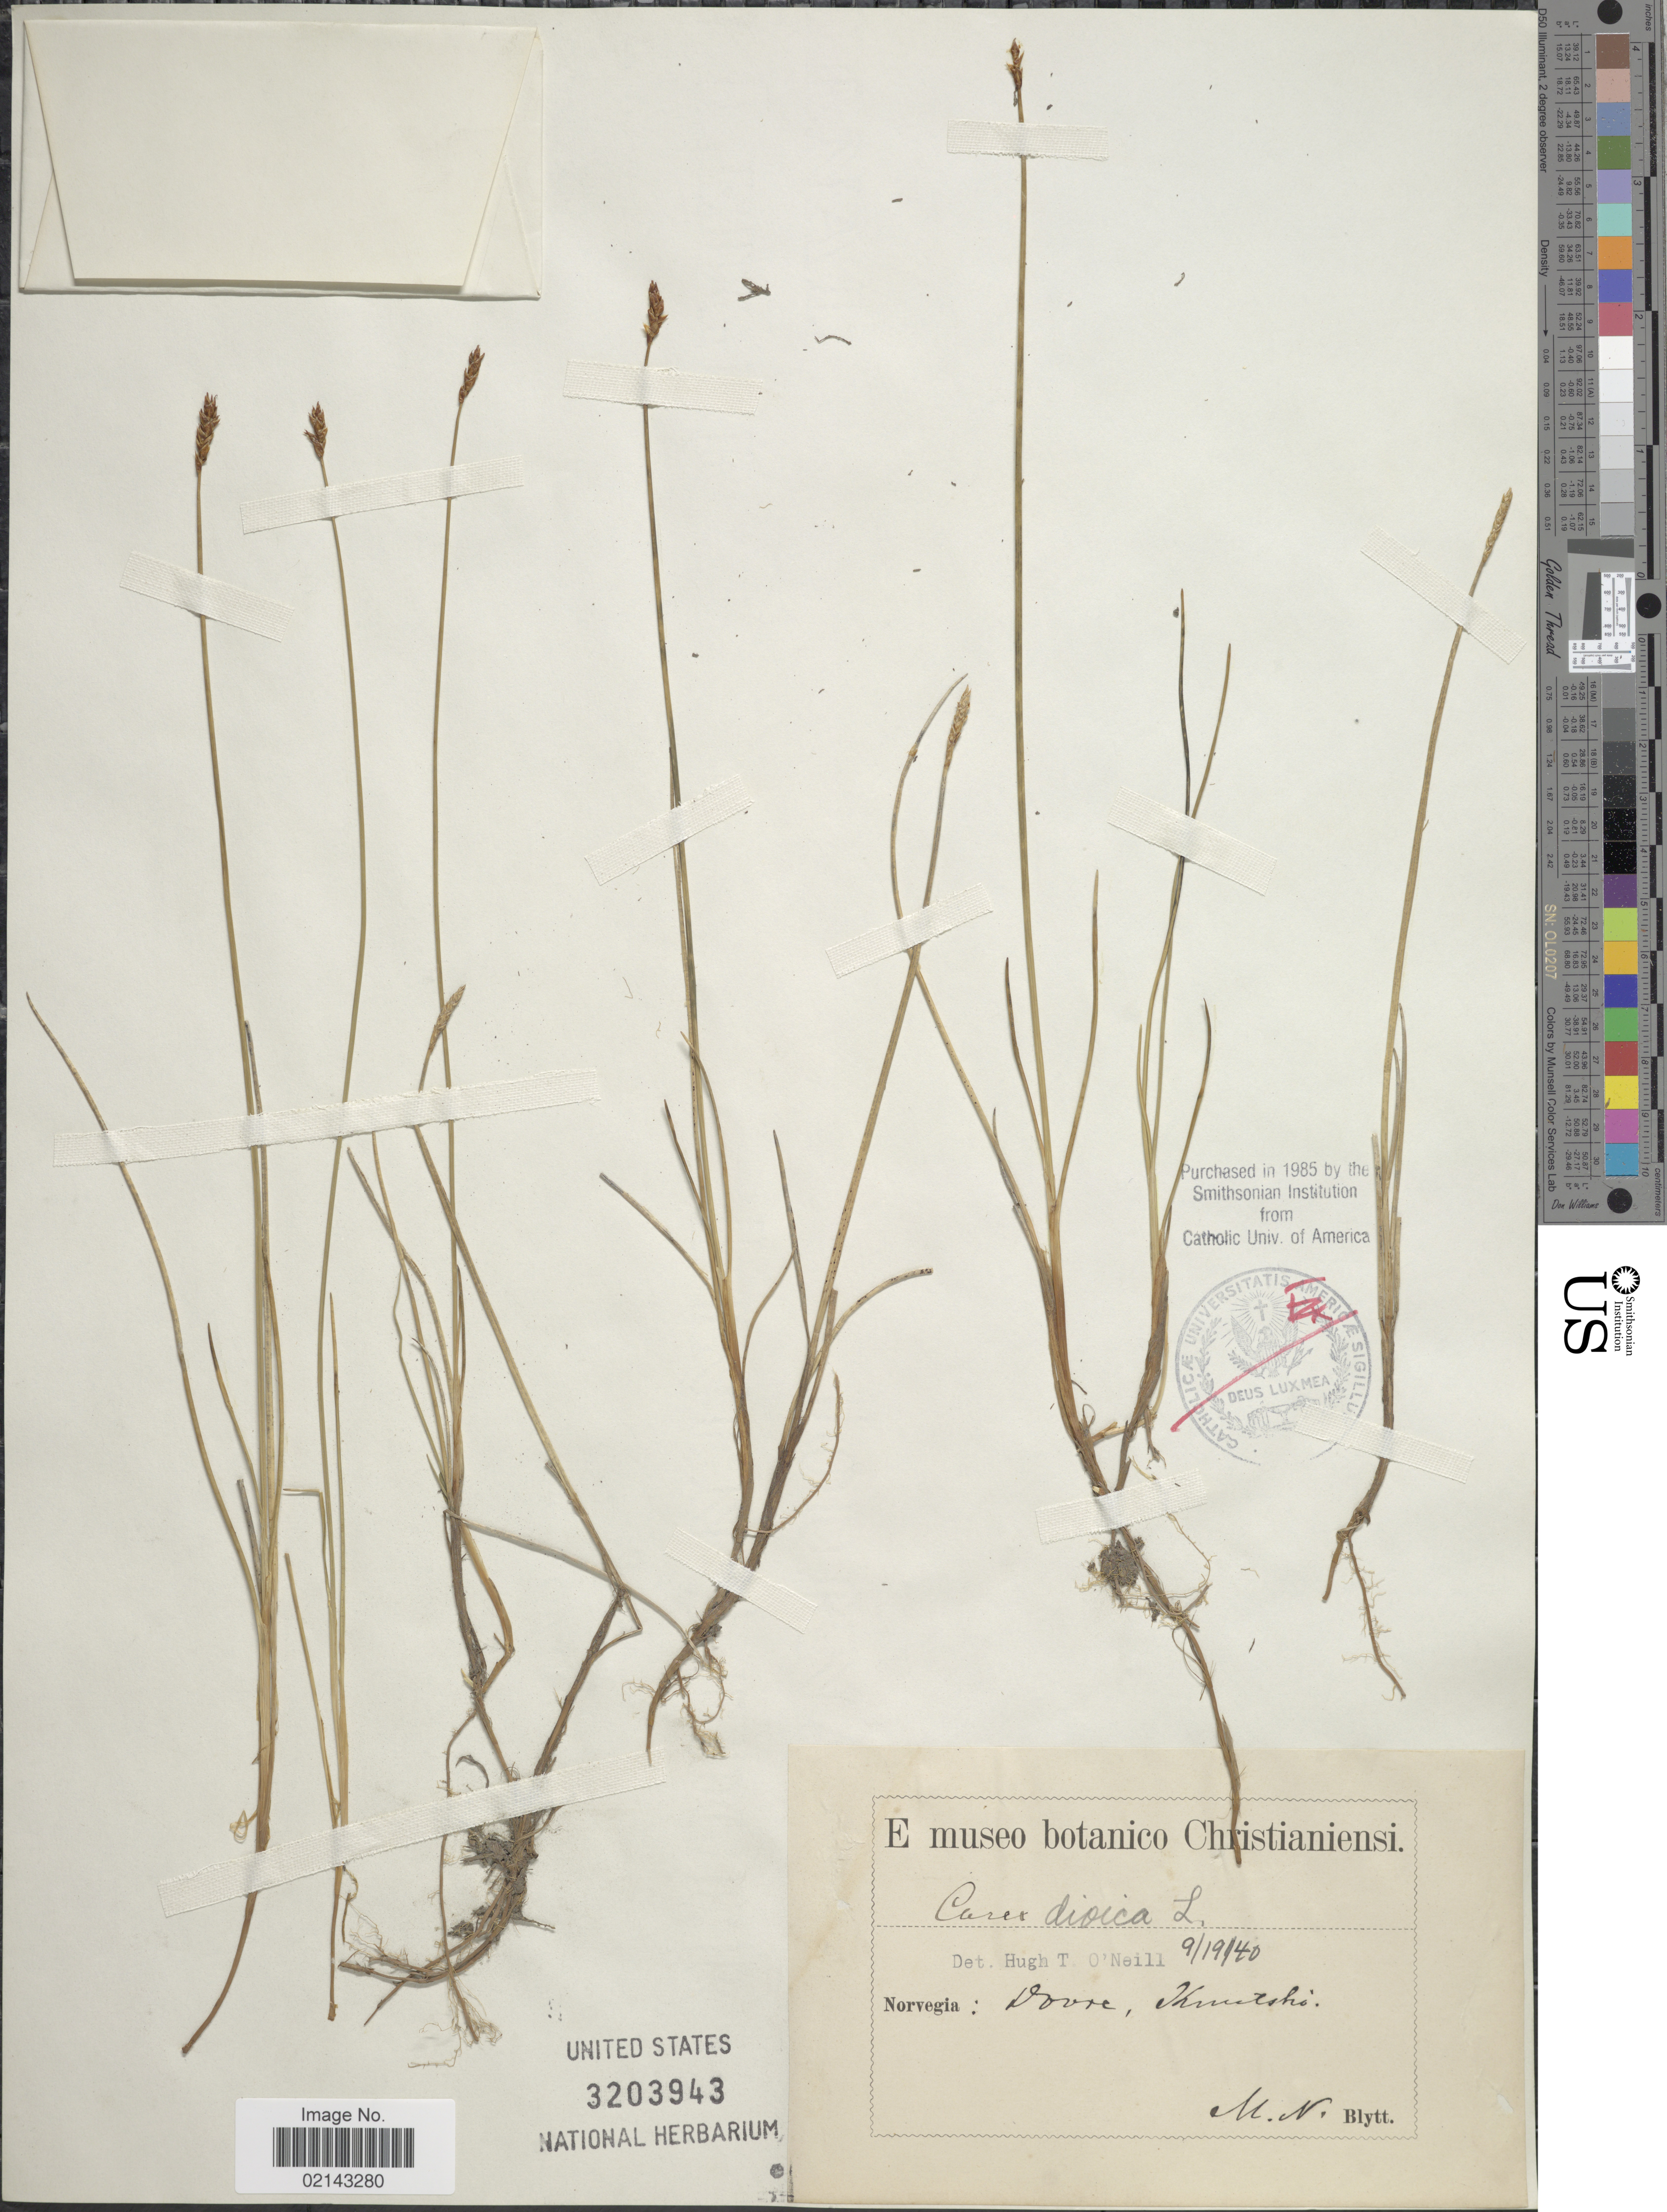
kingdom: Plantae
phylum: Tracheophyta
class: Liliopsida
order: Poales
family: Cyperaceae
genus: Carex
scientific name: Carex dioica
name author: L.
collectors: M. N. Blytt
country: Norway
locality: Dovre, Knutsho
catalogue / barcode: US 3203943